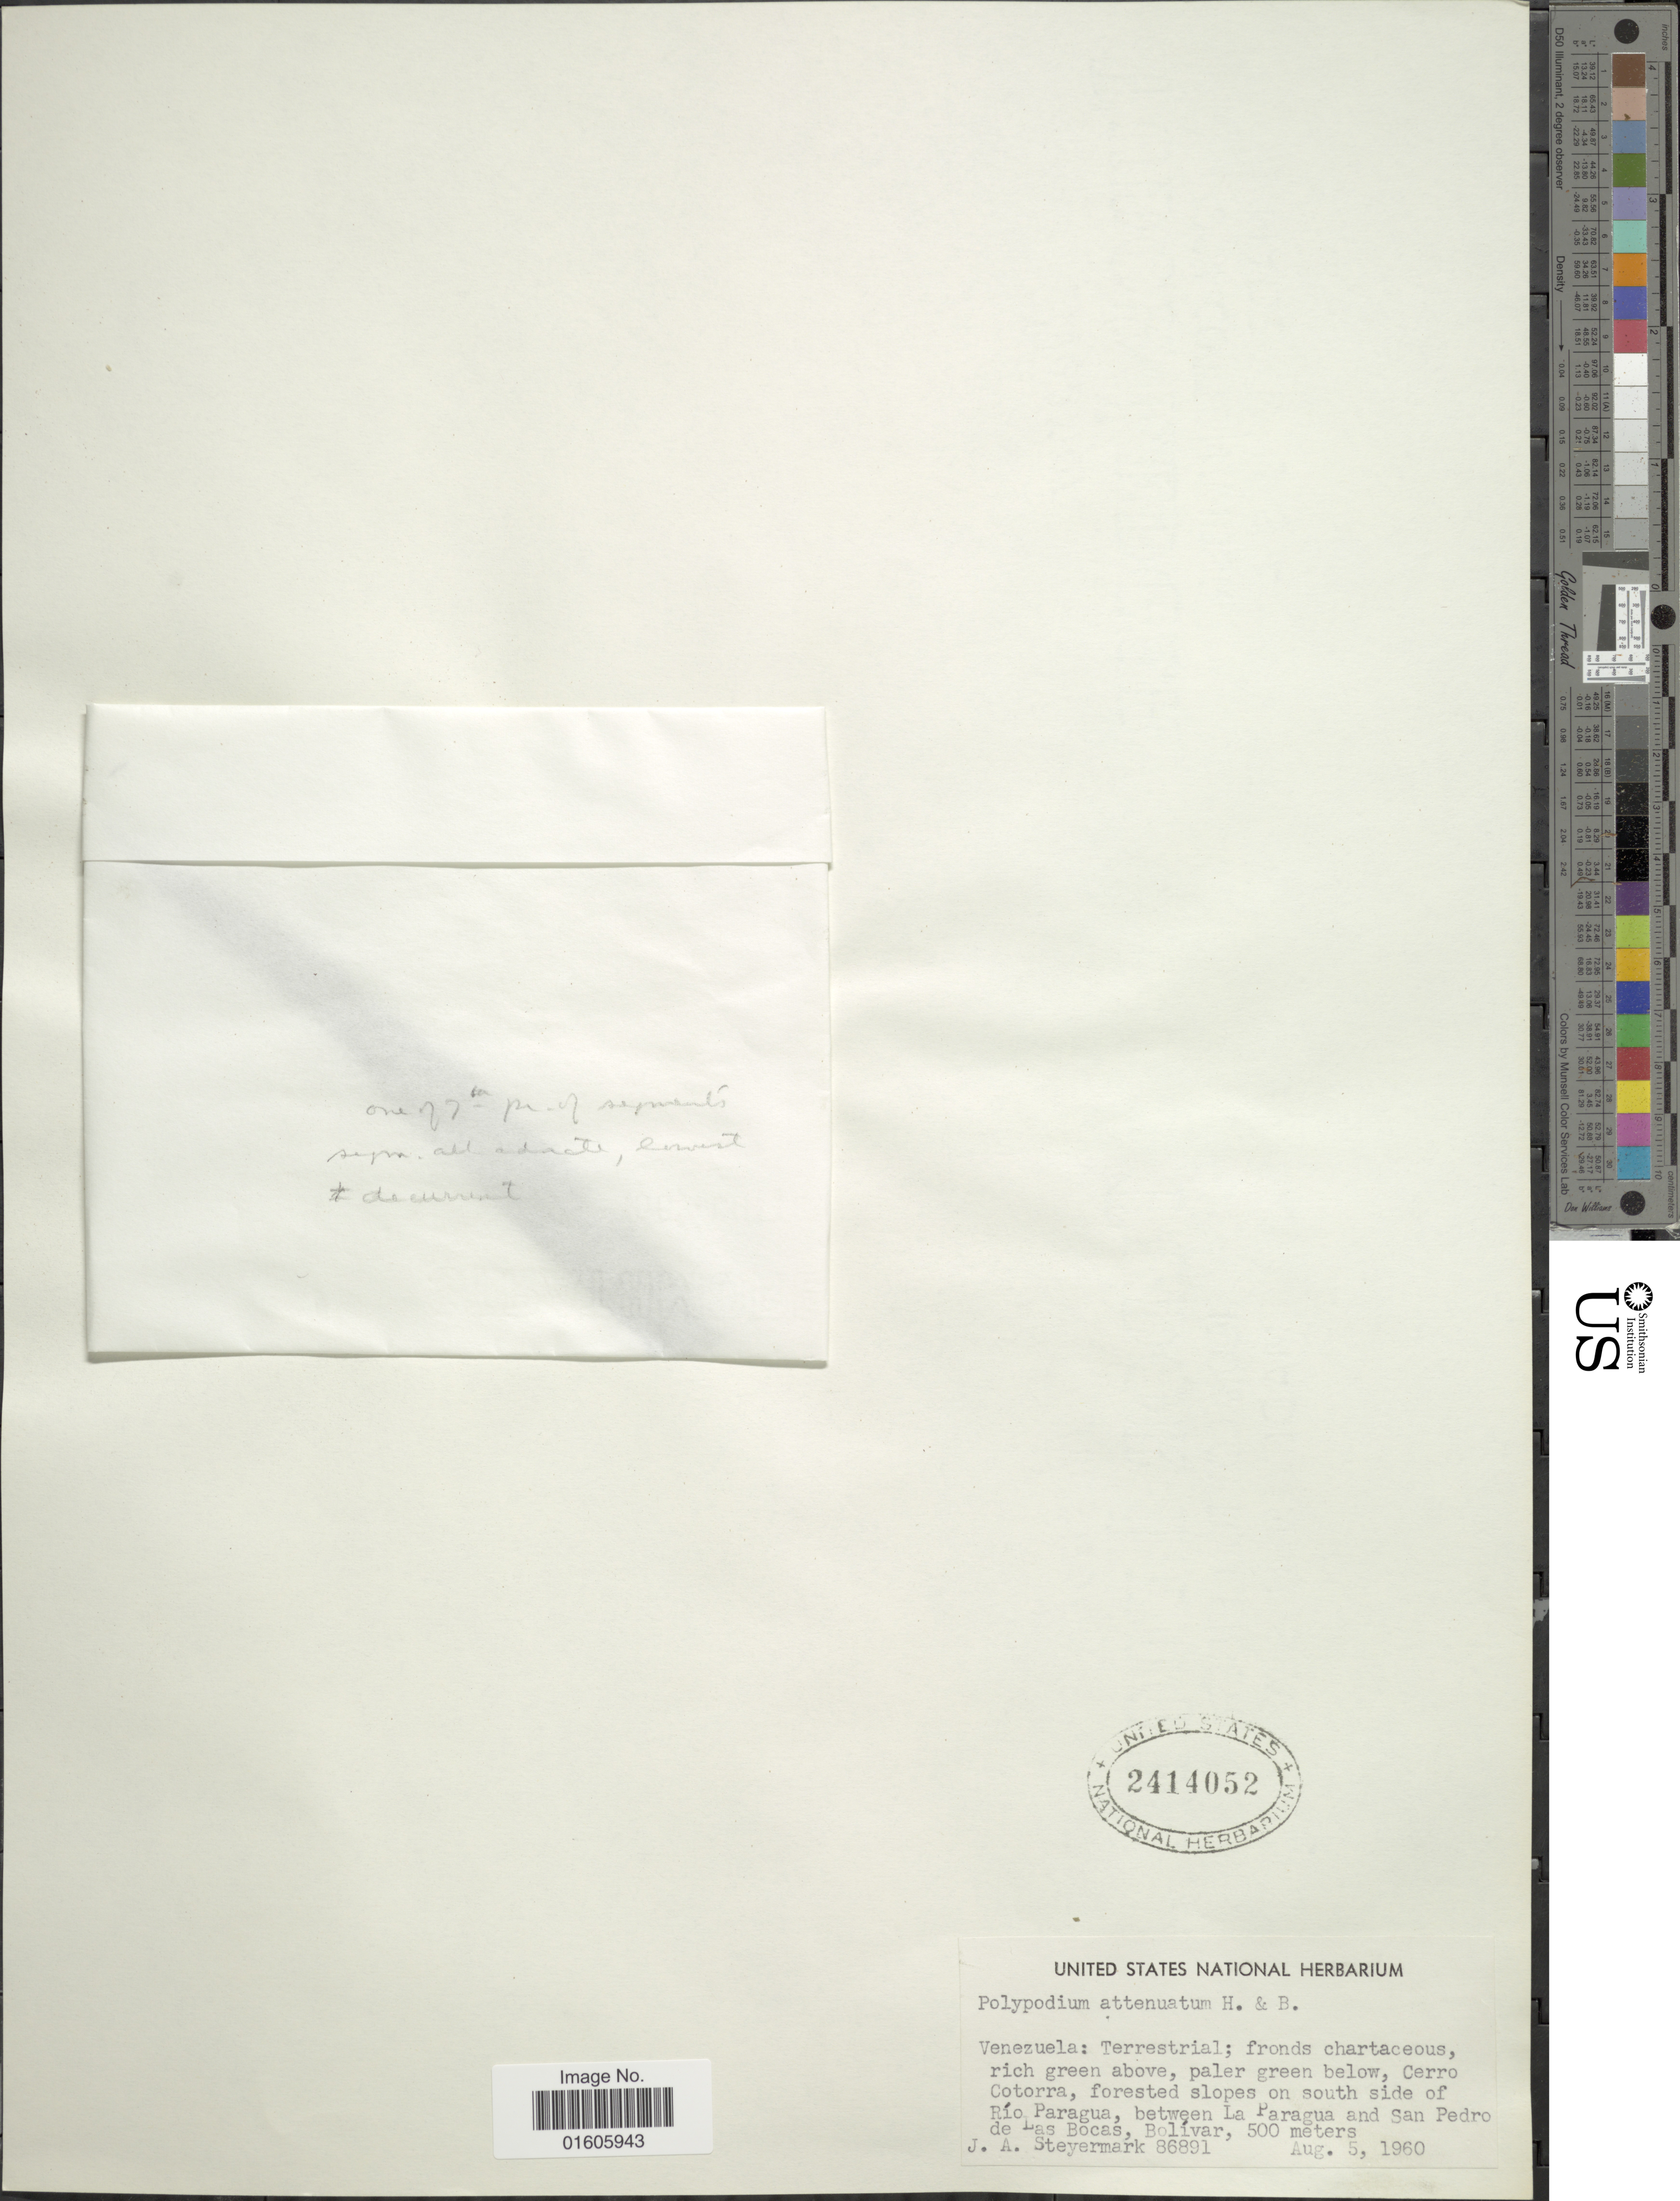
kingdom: Plantae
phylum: Tracheophyta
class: Polypodiopsida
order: Polypodiales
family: Polypodiaceae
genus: Serpocaulon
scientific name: Serpocaulon attenuatum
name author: (Humb. & Bonpl. ex Willd.) A.R. Sm.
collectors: J. Steyermark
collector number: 86891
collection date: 1960-08-05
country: Venezuela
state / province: Bolivar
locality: Cerro Cotorra, forested slopes on south side of Río Paragua, between La Paragua and San Pedro de Las Bocas, Bolívar.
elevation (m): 500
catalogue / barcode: US 2414052